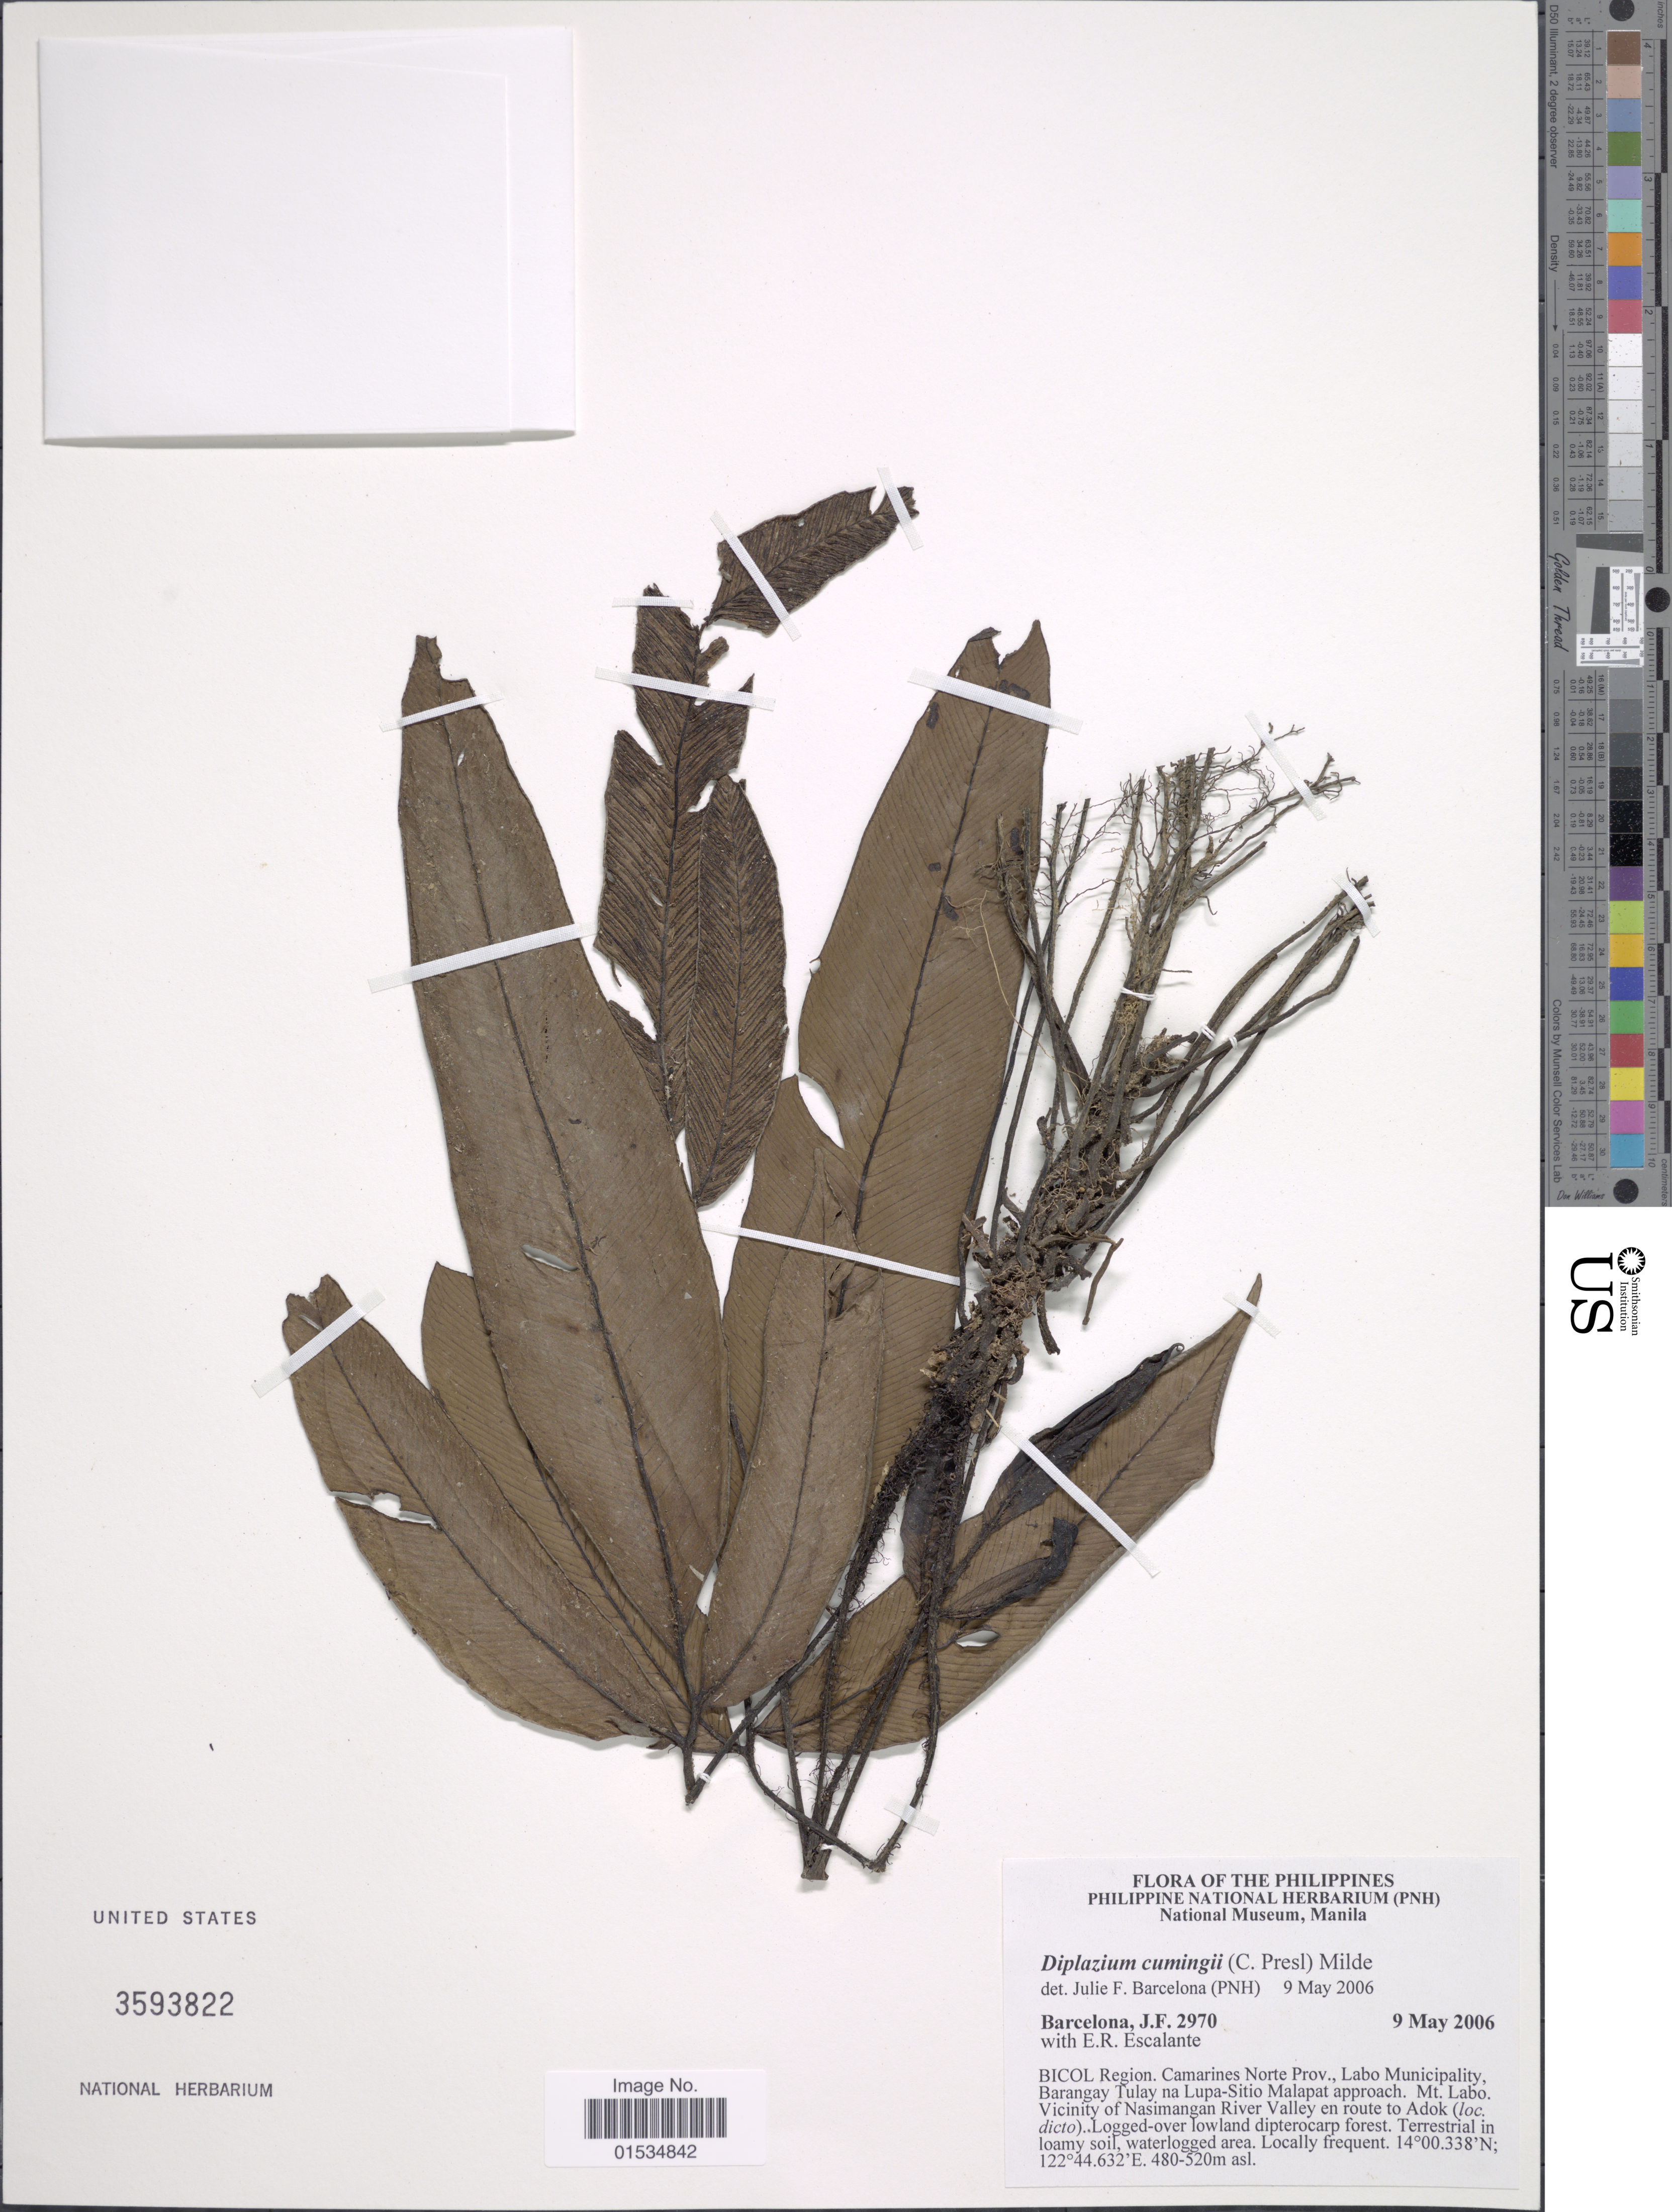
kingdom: Plantae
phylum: Tracheophyta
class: Polypodiopsida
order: Polypodiales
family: Athyriaceae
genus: Diplazium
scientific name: Diplazium cumingii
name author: (C. Presl) C. Chr.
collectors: J. F. Barcelona & E. Escalante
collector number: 2970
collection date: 2006-05-09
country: Philippines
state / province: Bicol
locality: Camarines Norte Prov., Labo Municipality Barangay Tulay na Lupa-Sitio Malapat approach. Mt. Labo, Vicinity of Nasimangan River Valley en route to Adok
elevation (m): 480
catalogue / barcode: US 3593822